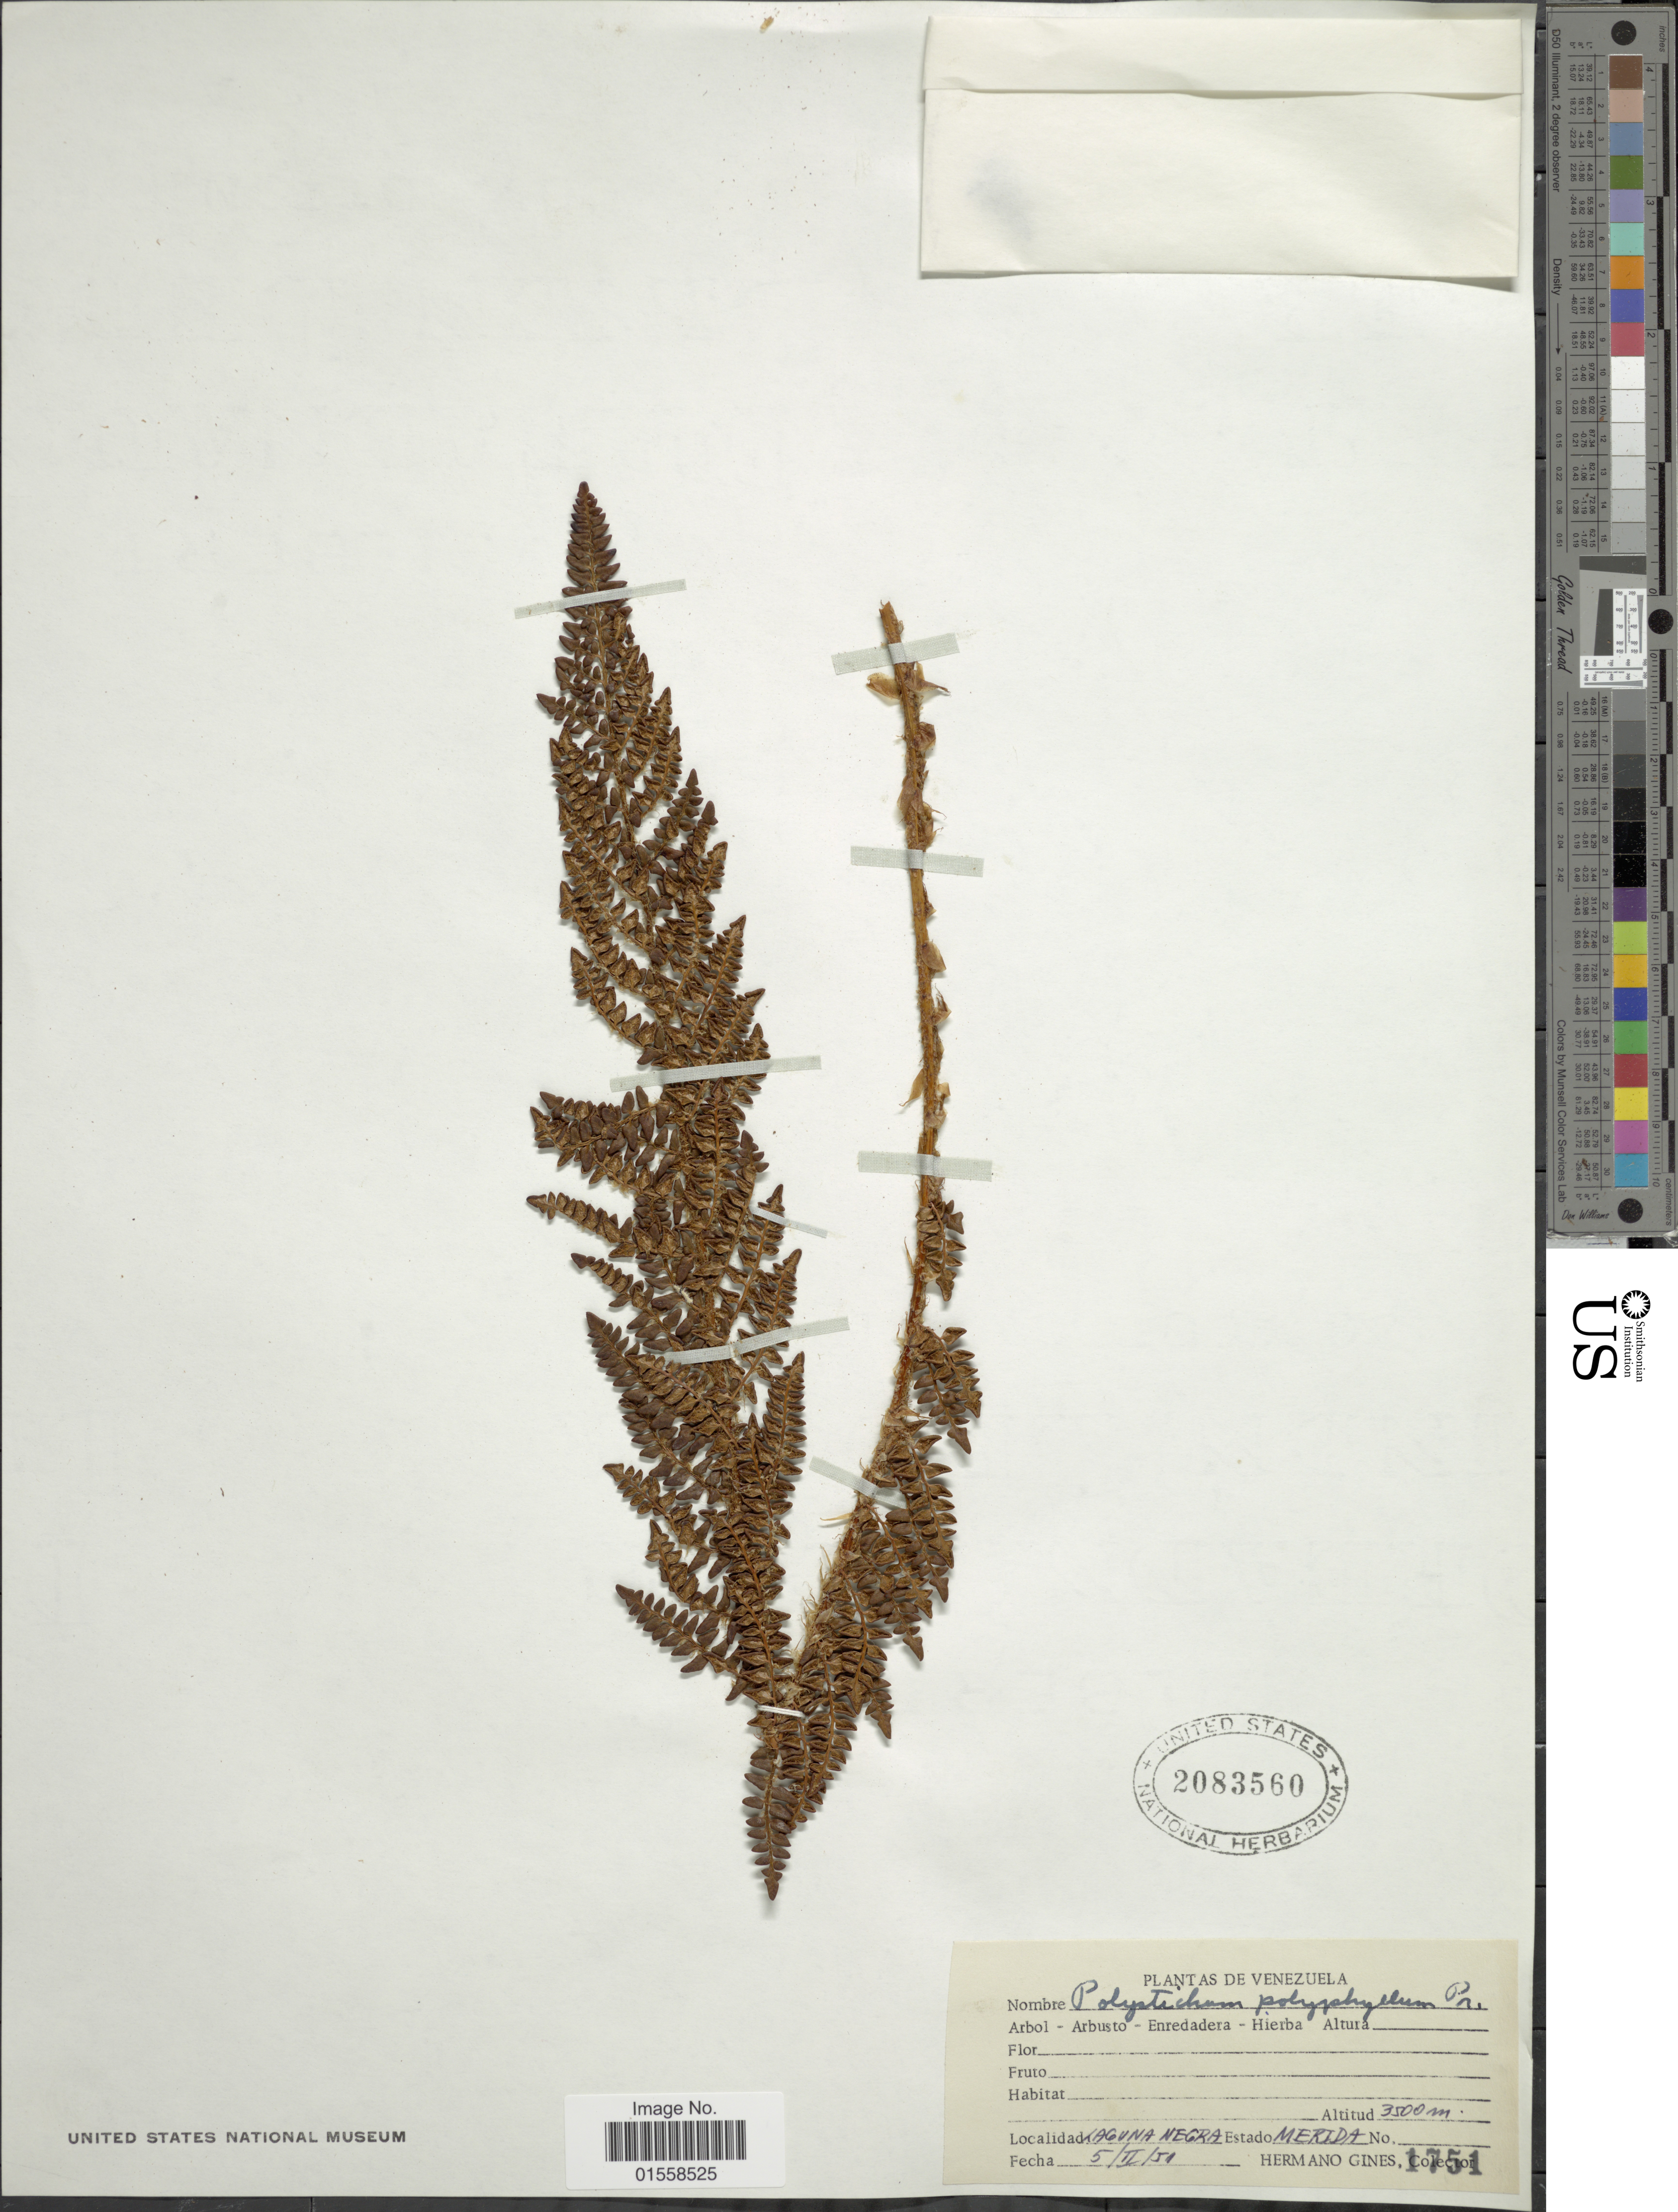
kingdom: Plantae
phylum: Tracheophyta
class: Polypodiopsida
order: Polypodiales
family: Dryopteridaceae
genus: Polystichum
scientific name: Polystichum pycnolepis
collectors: Bro. Gines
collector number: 1751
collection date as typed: Transcribed d/m/y: 5/2/51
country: Venezuela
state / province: Mérida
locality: Venezuela. Laguna Negra, Estado Merida.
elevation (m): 3500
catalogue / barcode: US 2083560